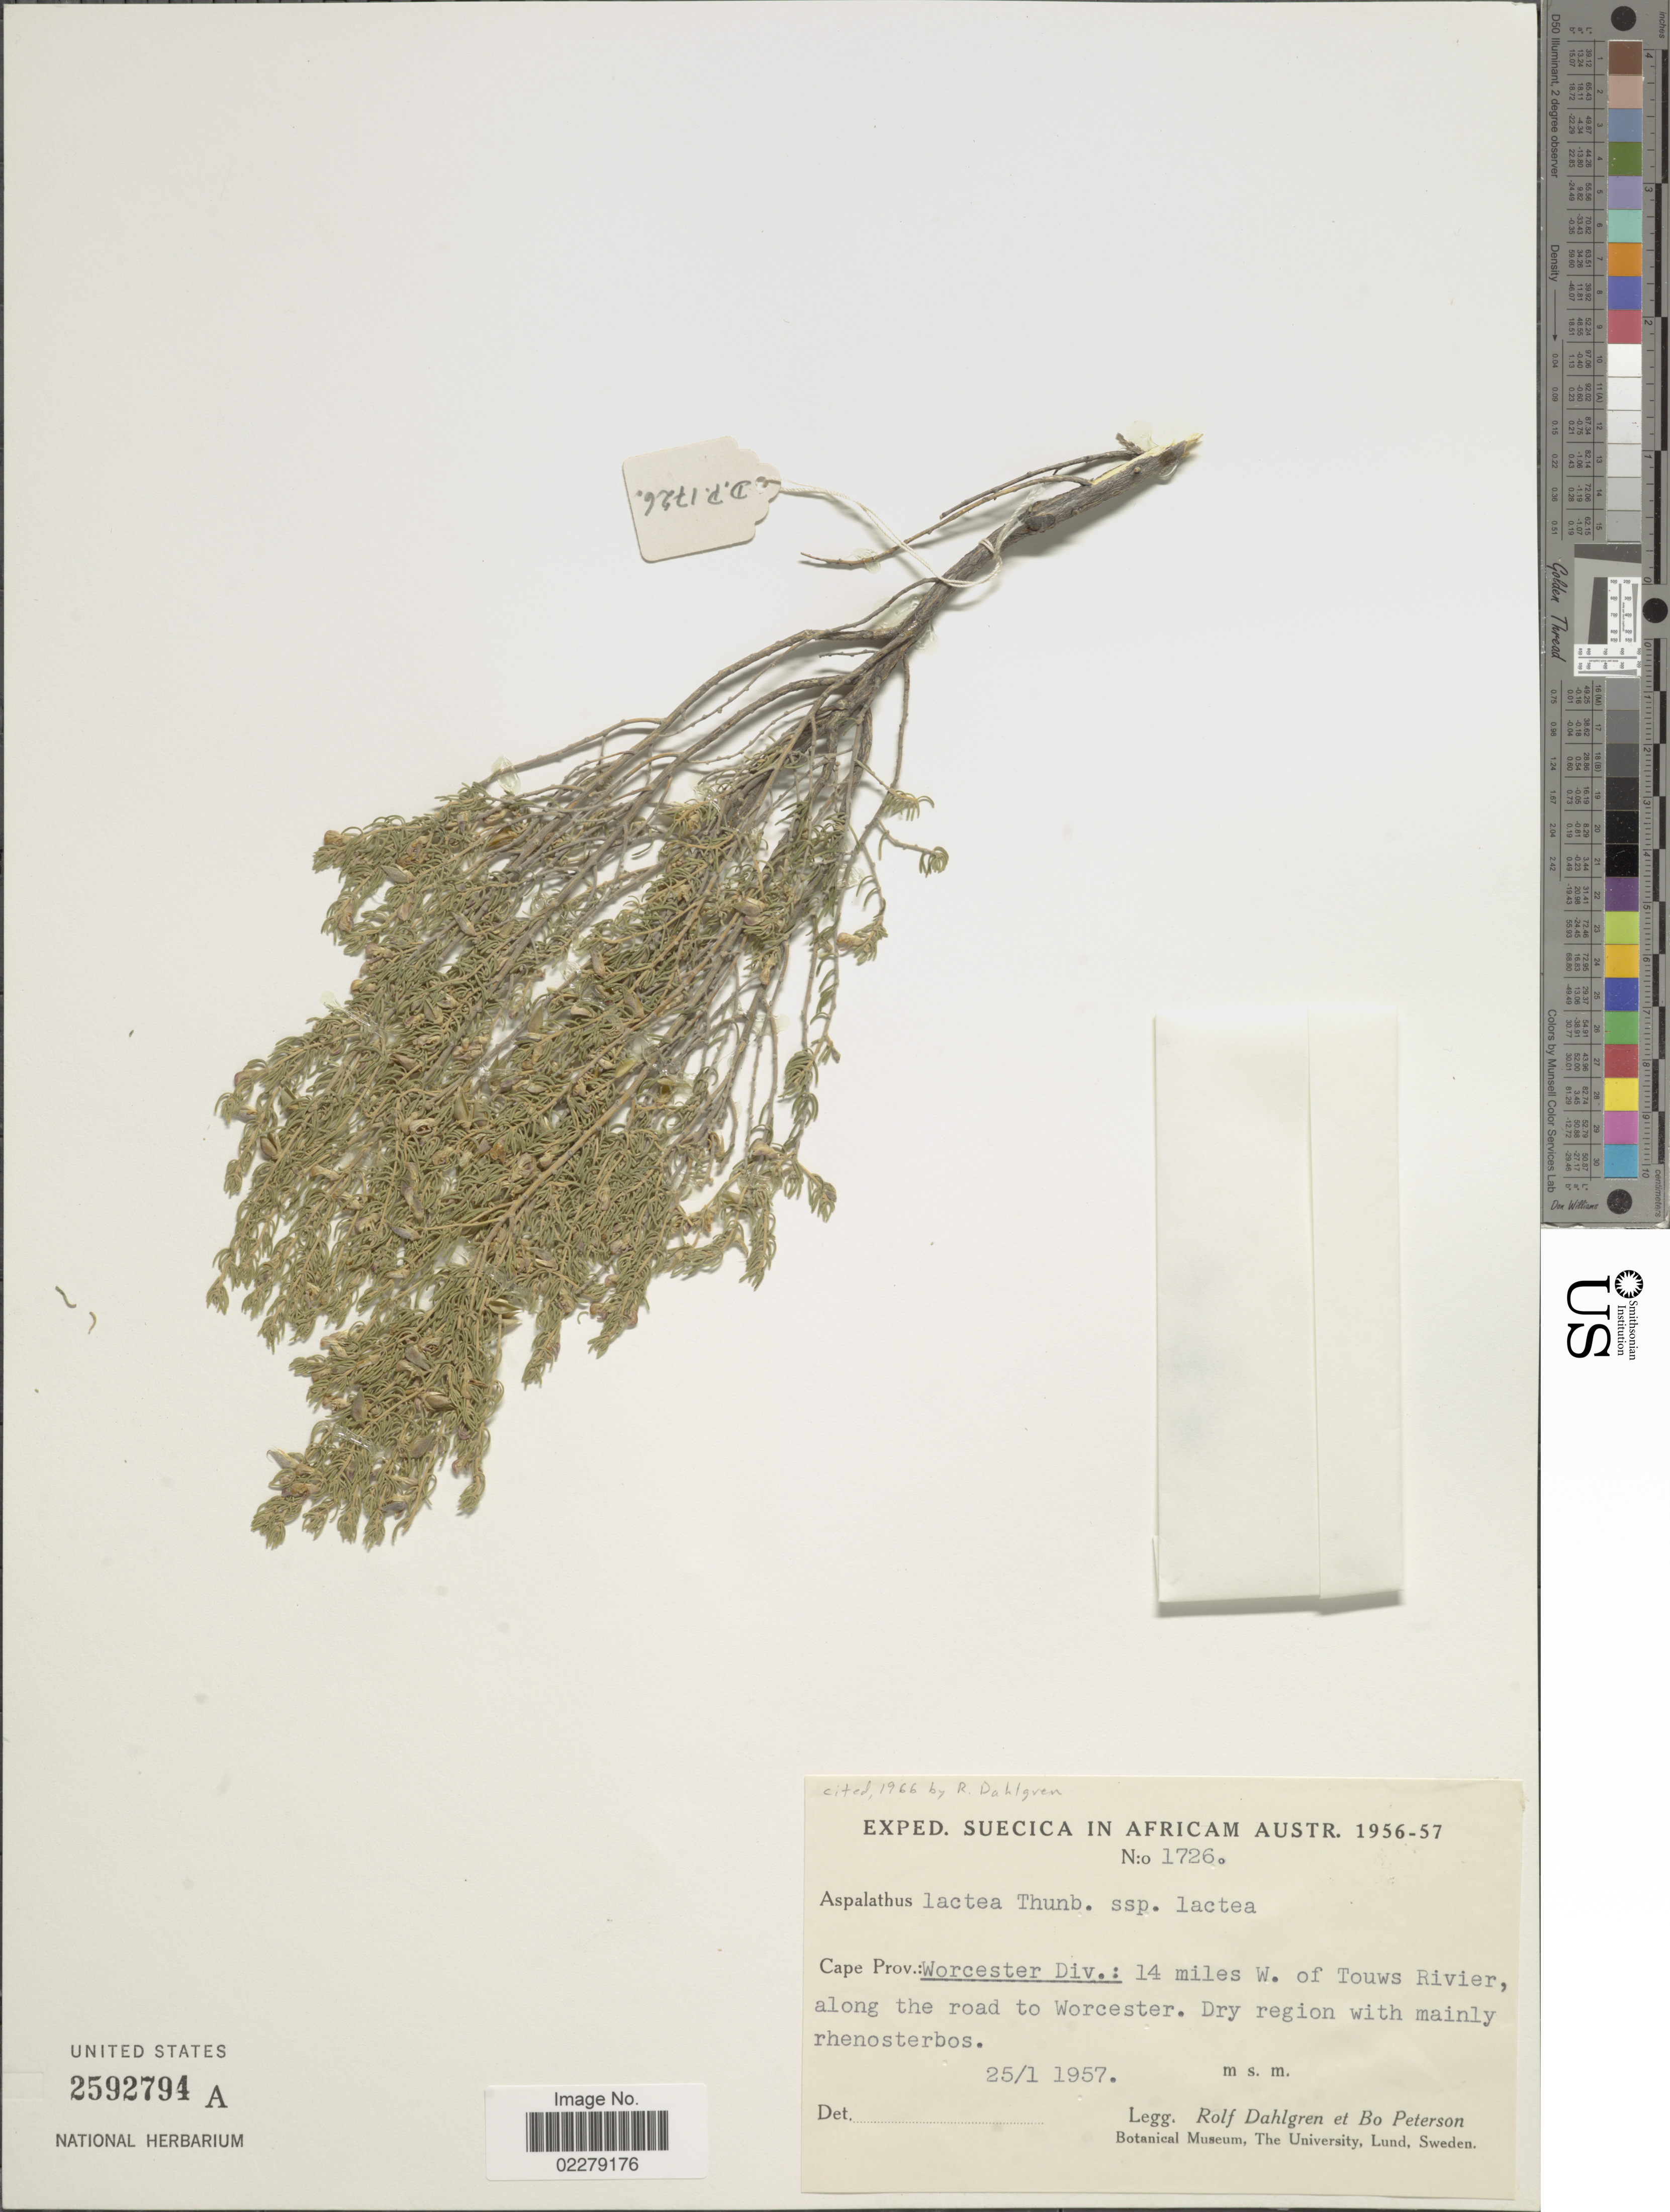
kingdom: Plantae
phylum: Tracheophyta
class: Magnoliopsida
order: Fabales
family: Fabaceae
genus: Aspalathus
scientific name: Aspalathus lactea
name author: Thunb.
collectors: R. Dahlgren & B. H. Peterson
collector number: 1726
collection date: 1957-01-25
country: South Africa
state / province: Western Cape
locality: Worcester Div.: 14 miles W. of Touws Rivier, alonng the road to Worcester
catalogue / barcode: US 2592794A